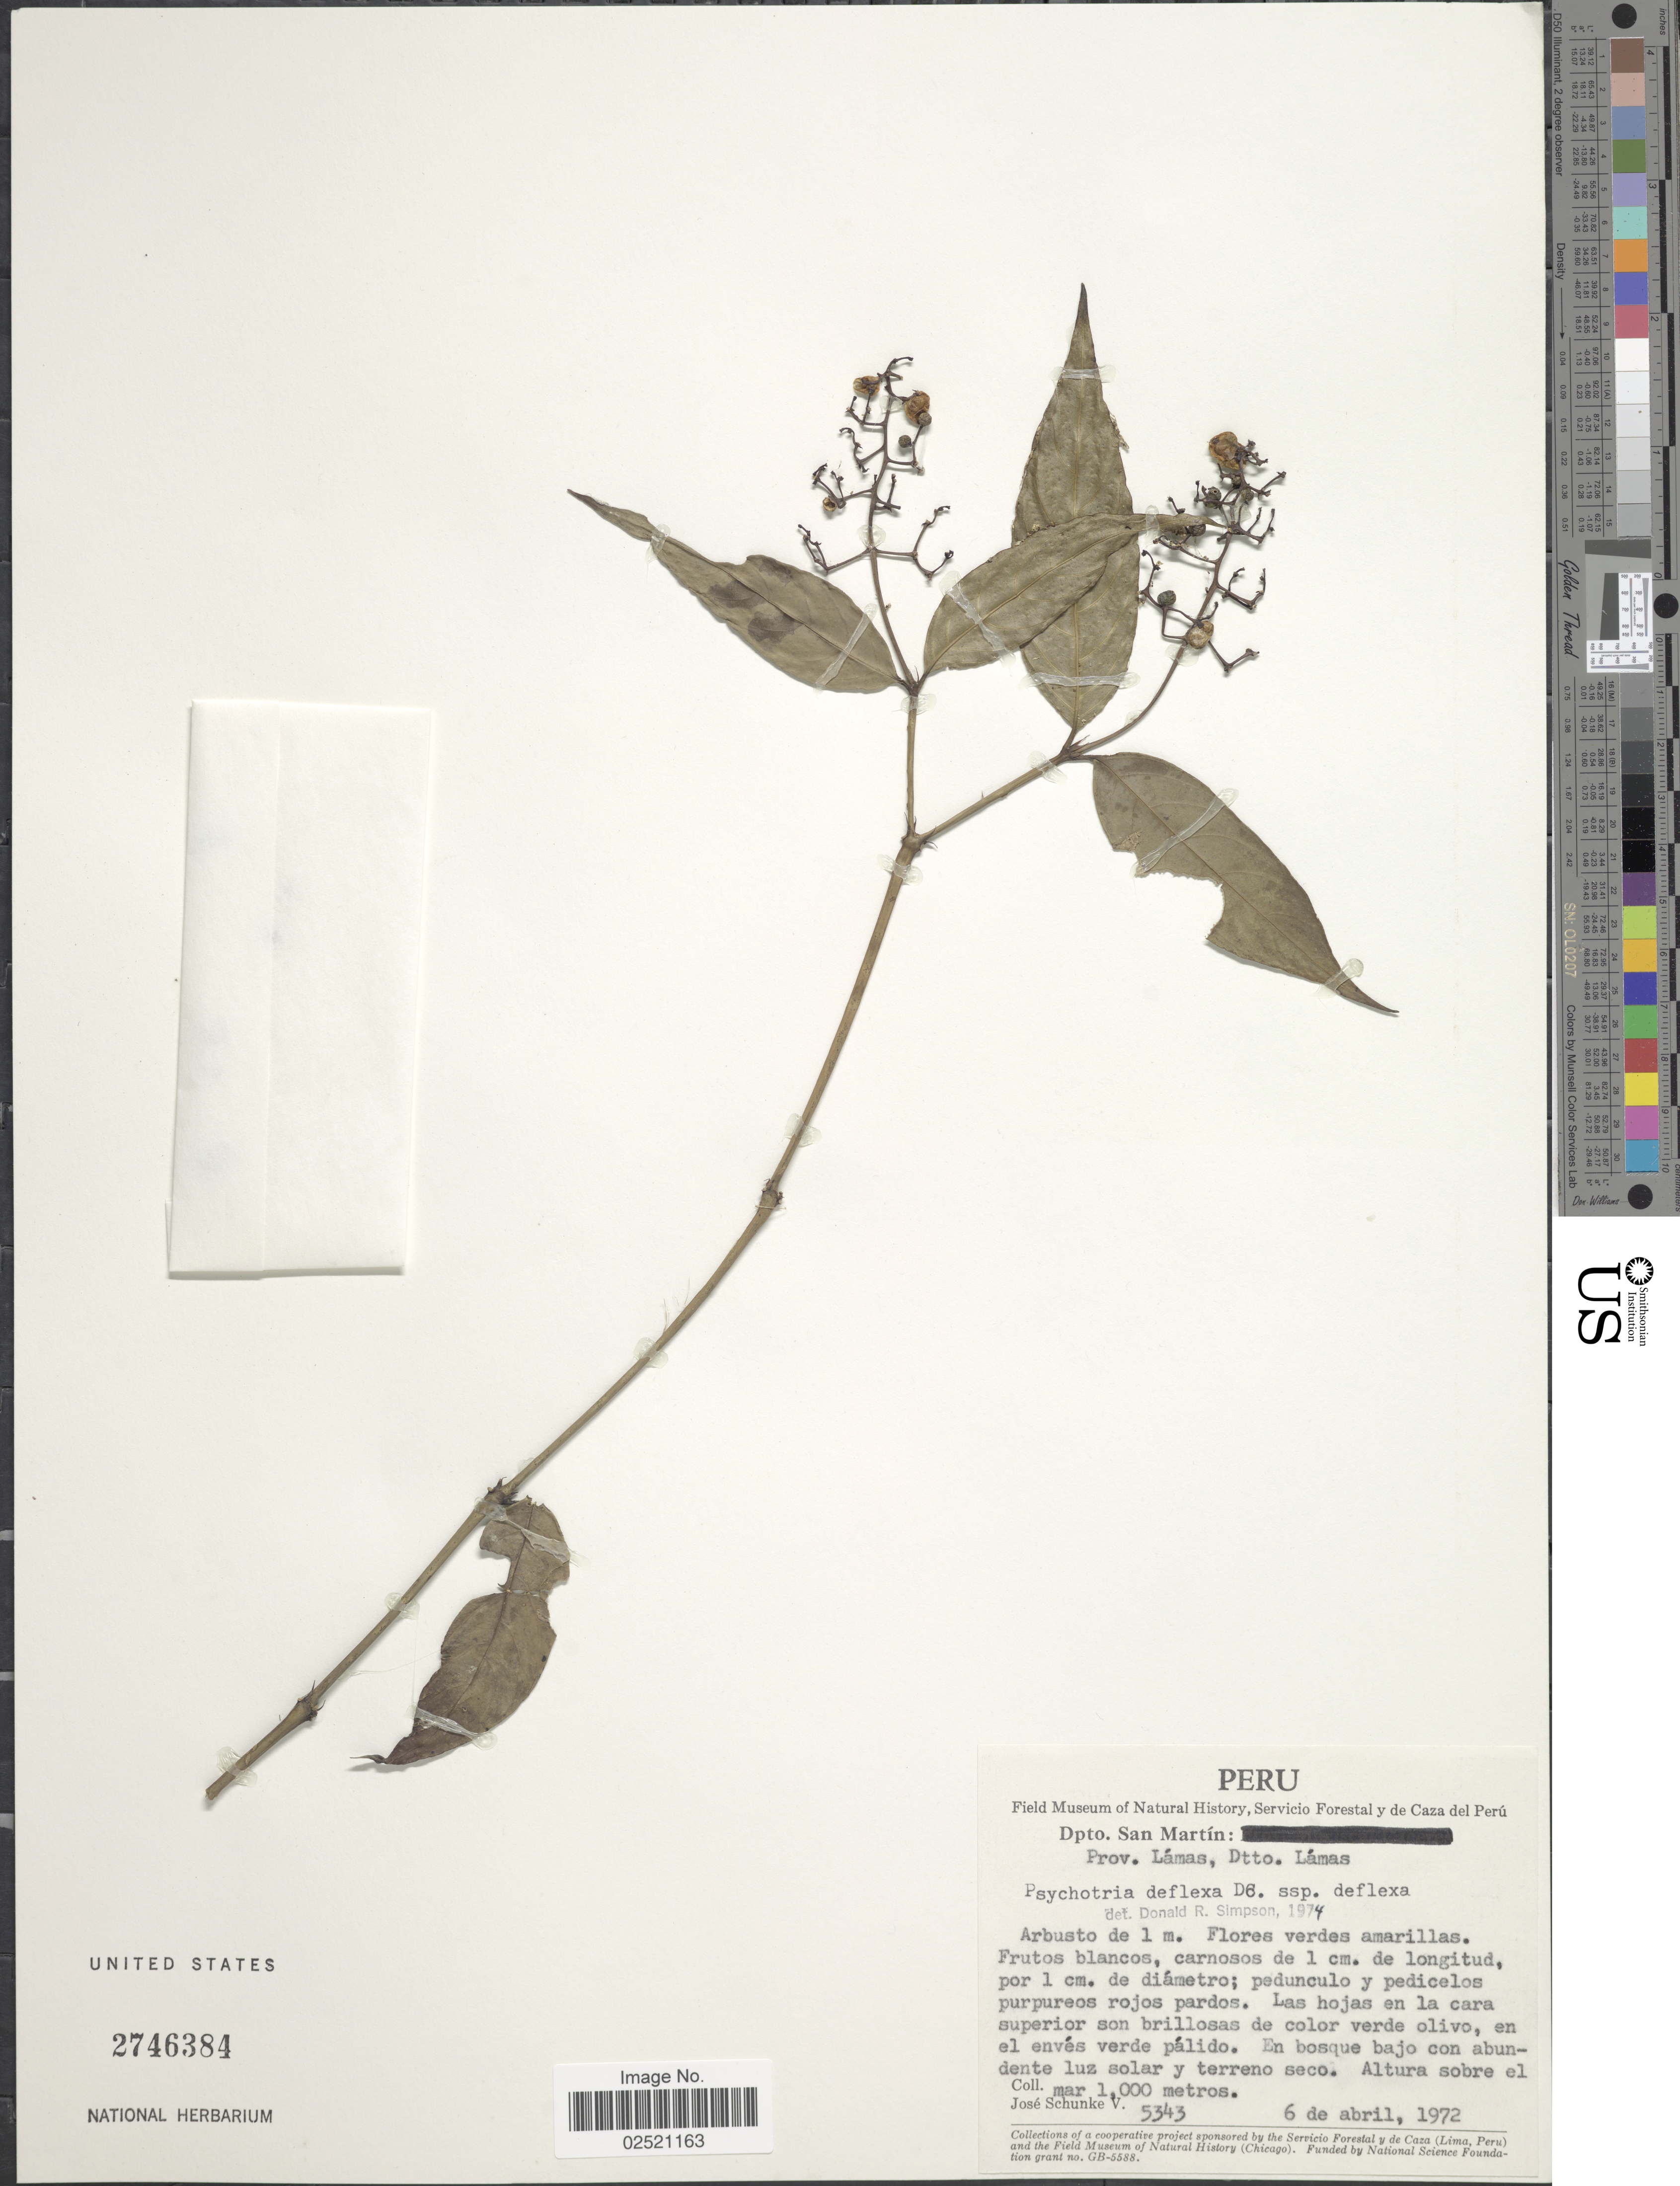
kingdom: Plantae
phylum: Tracheophyta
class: Magnoliopsida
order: Gentianales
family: Rubiaceae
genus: Psychotria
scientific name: Psychotria deflexa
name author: DC.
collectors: J. Schunke Vigo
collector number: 5343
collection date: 1972-04-06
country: Peru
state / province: San Martín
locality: Prov. Lamas, Dtto. Lamas, en bosque bajo con abundente luz solar y terreno seco.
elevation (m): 1000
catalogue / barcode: US 2746384